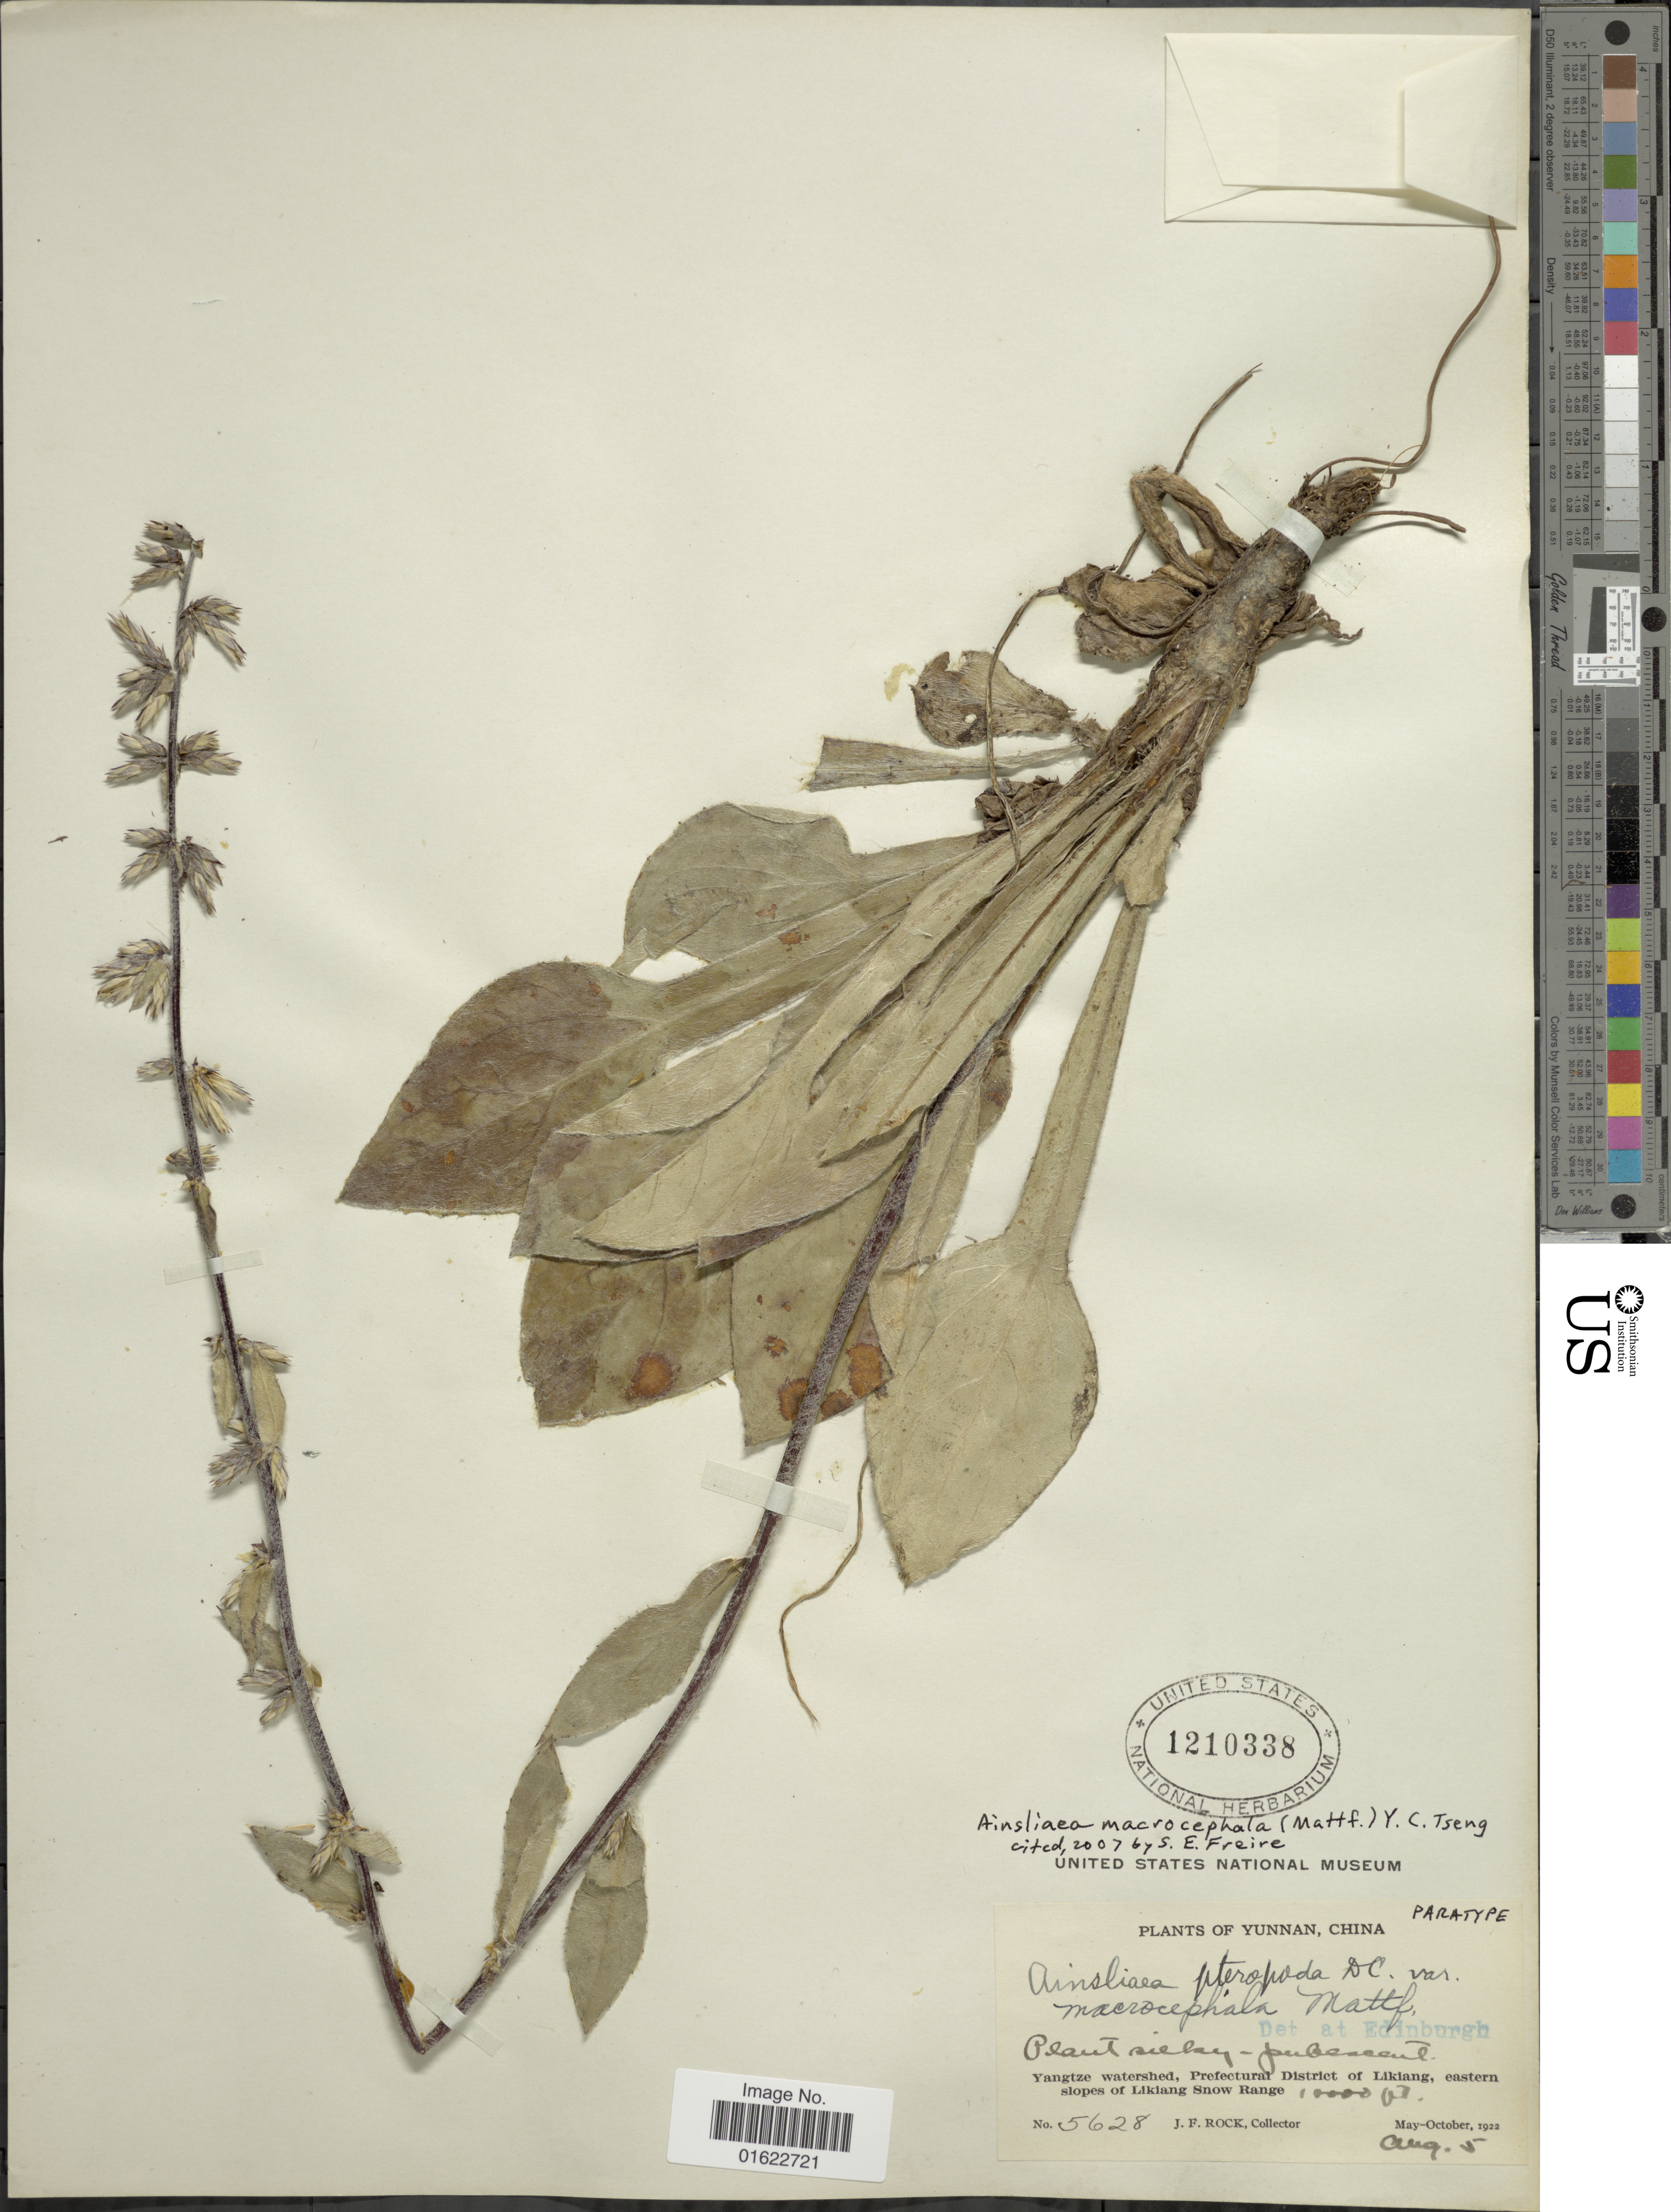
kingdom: Plantae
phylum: Tracheophyta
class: Magnoliopsida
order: Asterales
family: Asteraceae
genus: Ainsliaea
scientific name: Ainsliaea macrocephala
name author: (Mattf.) Y.C. Tseng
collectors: J. Rock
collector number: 5628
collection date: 1922-08-05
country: China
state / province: Yunnan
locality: Yangtze watershed, Prefectural District of Likiang, eastern slopes of Likiang Snow Range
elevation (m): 3048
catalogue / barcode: US 1210338